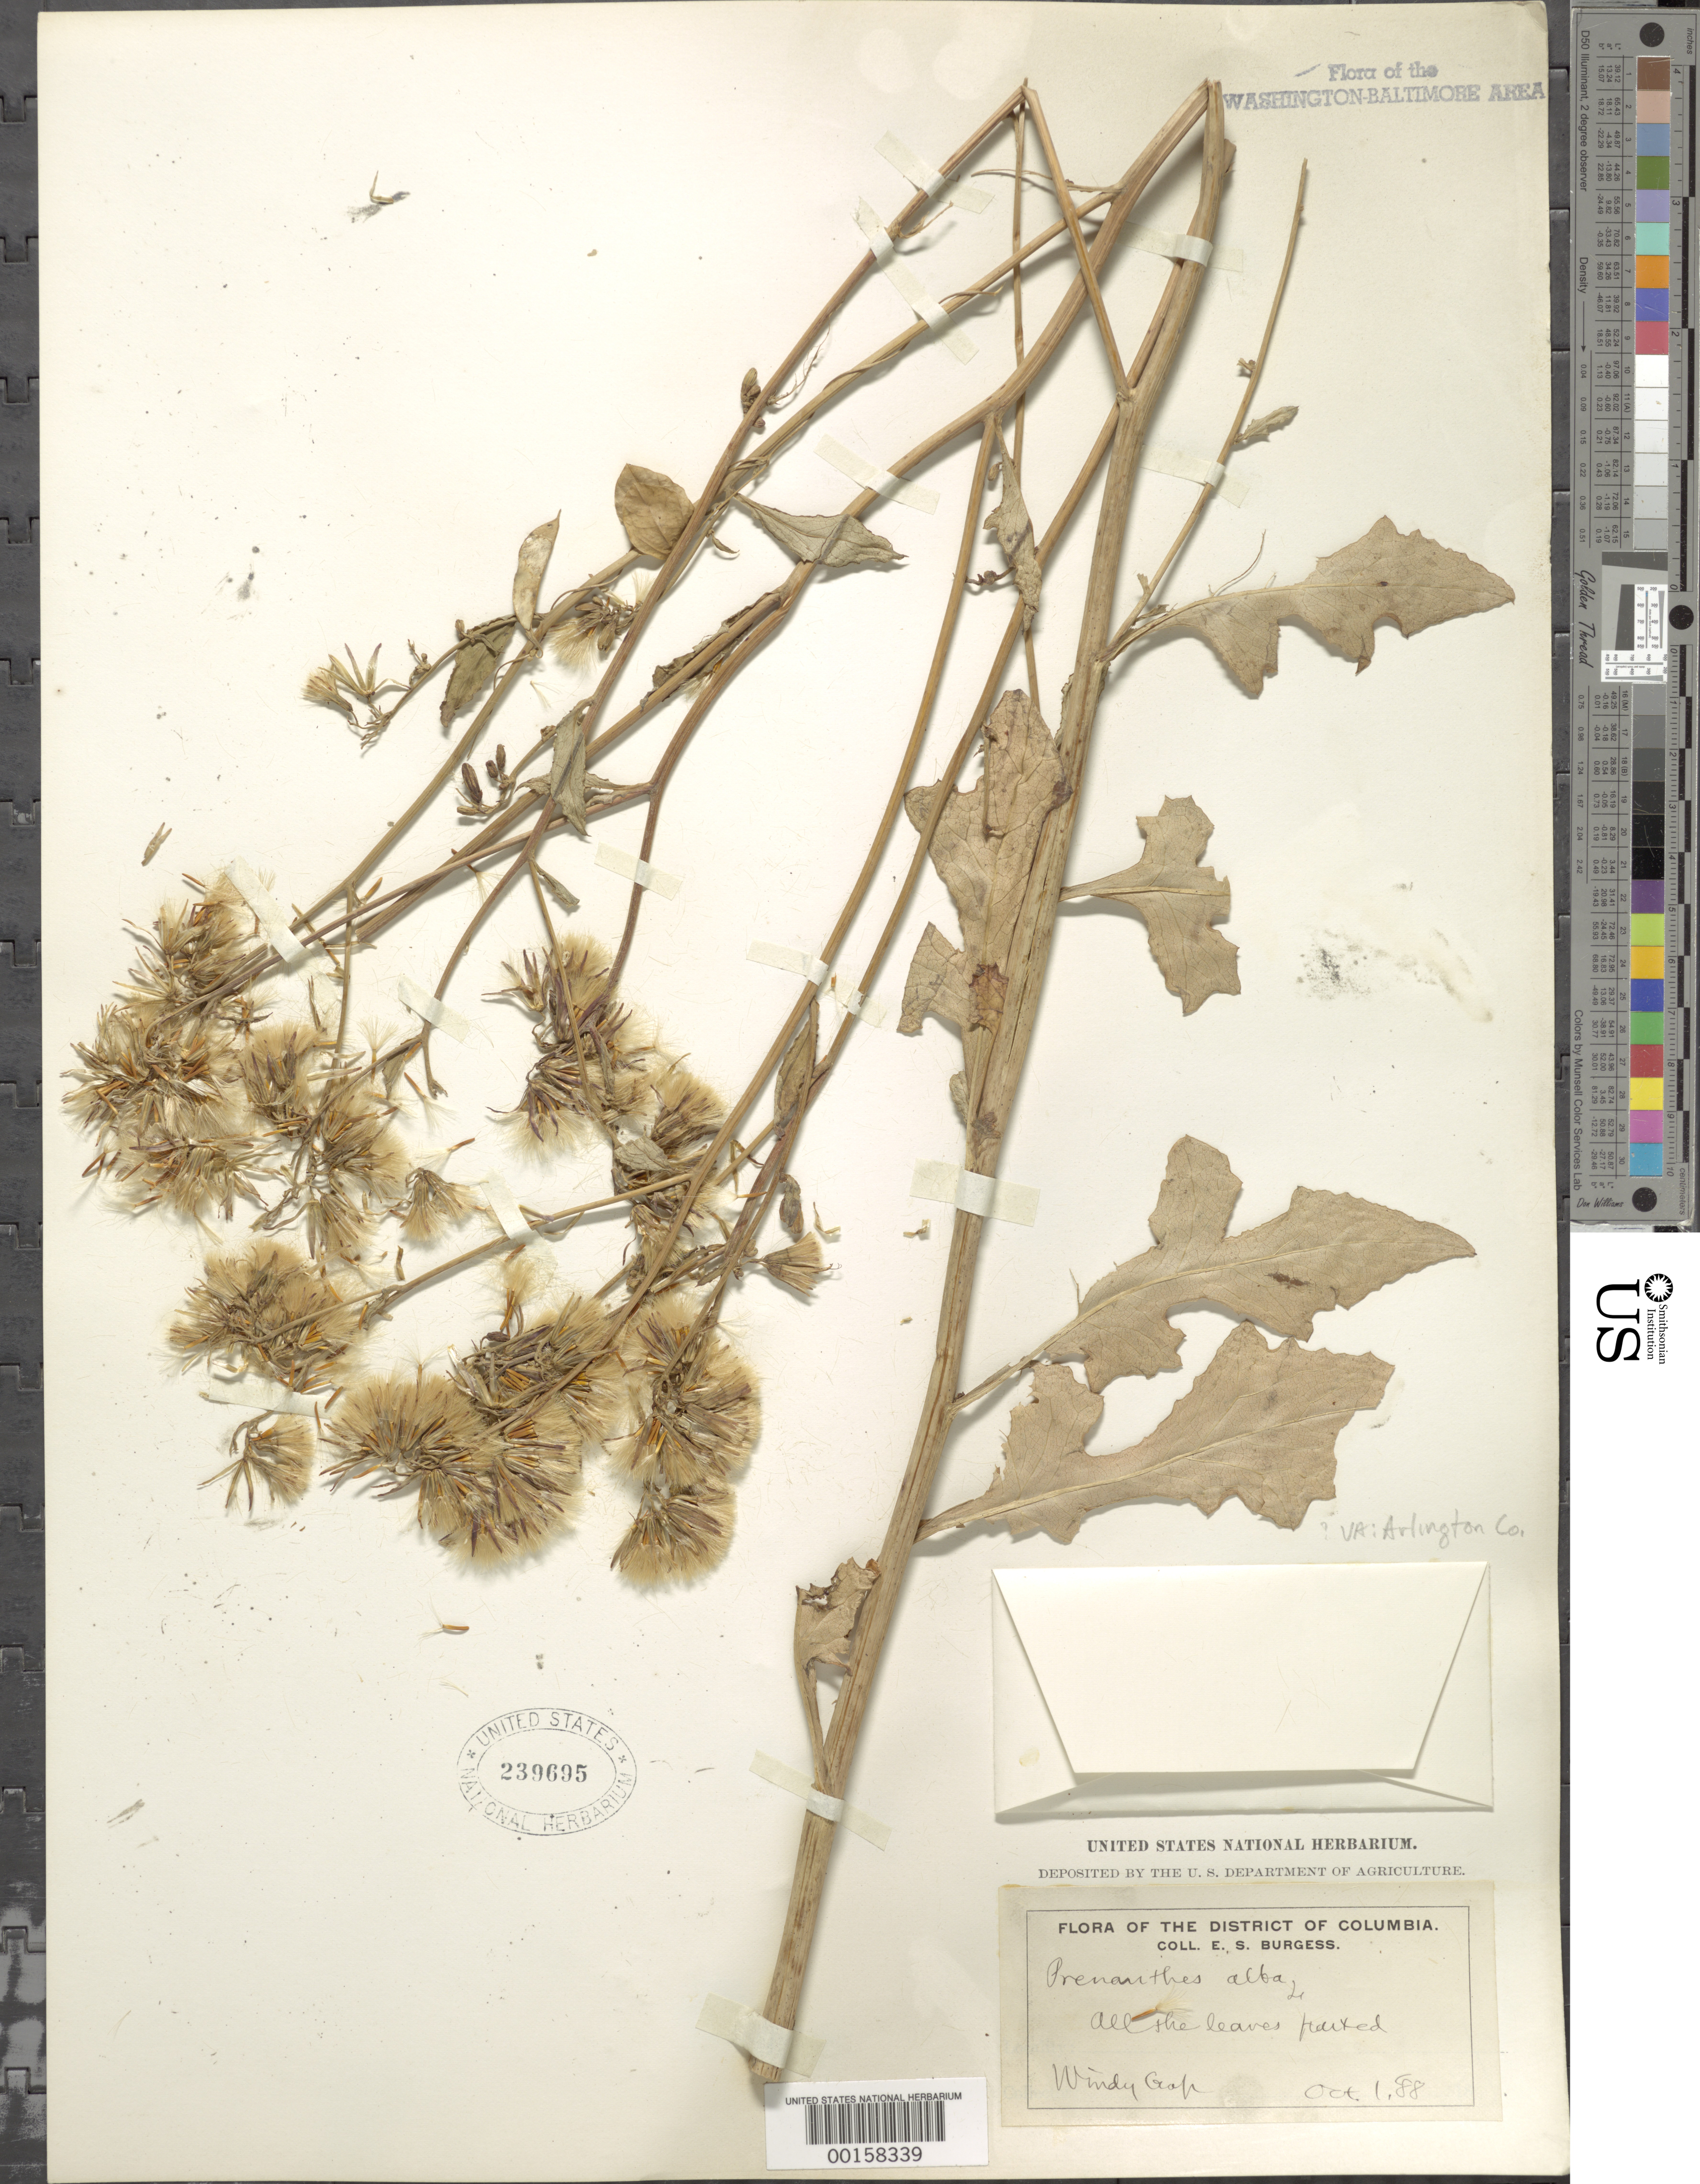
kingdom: Plantae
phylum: Tracheophyta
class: Magnoliopsida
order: Asterales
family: Asteraceae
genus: Nabalus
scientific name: Nabalus albus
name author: (L.) Hook.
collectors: E. Burgess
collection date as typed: -1 Oct 1888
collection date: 1888-10-01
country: United States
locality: Windy Gap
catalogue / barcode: US 239695